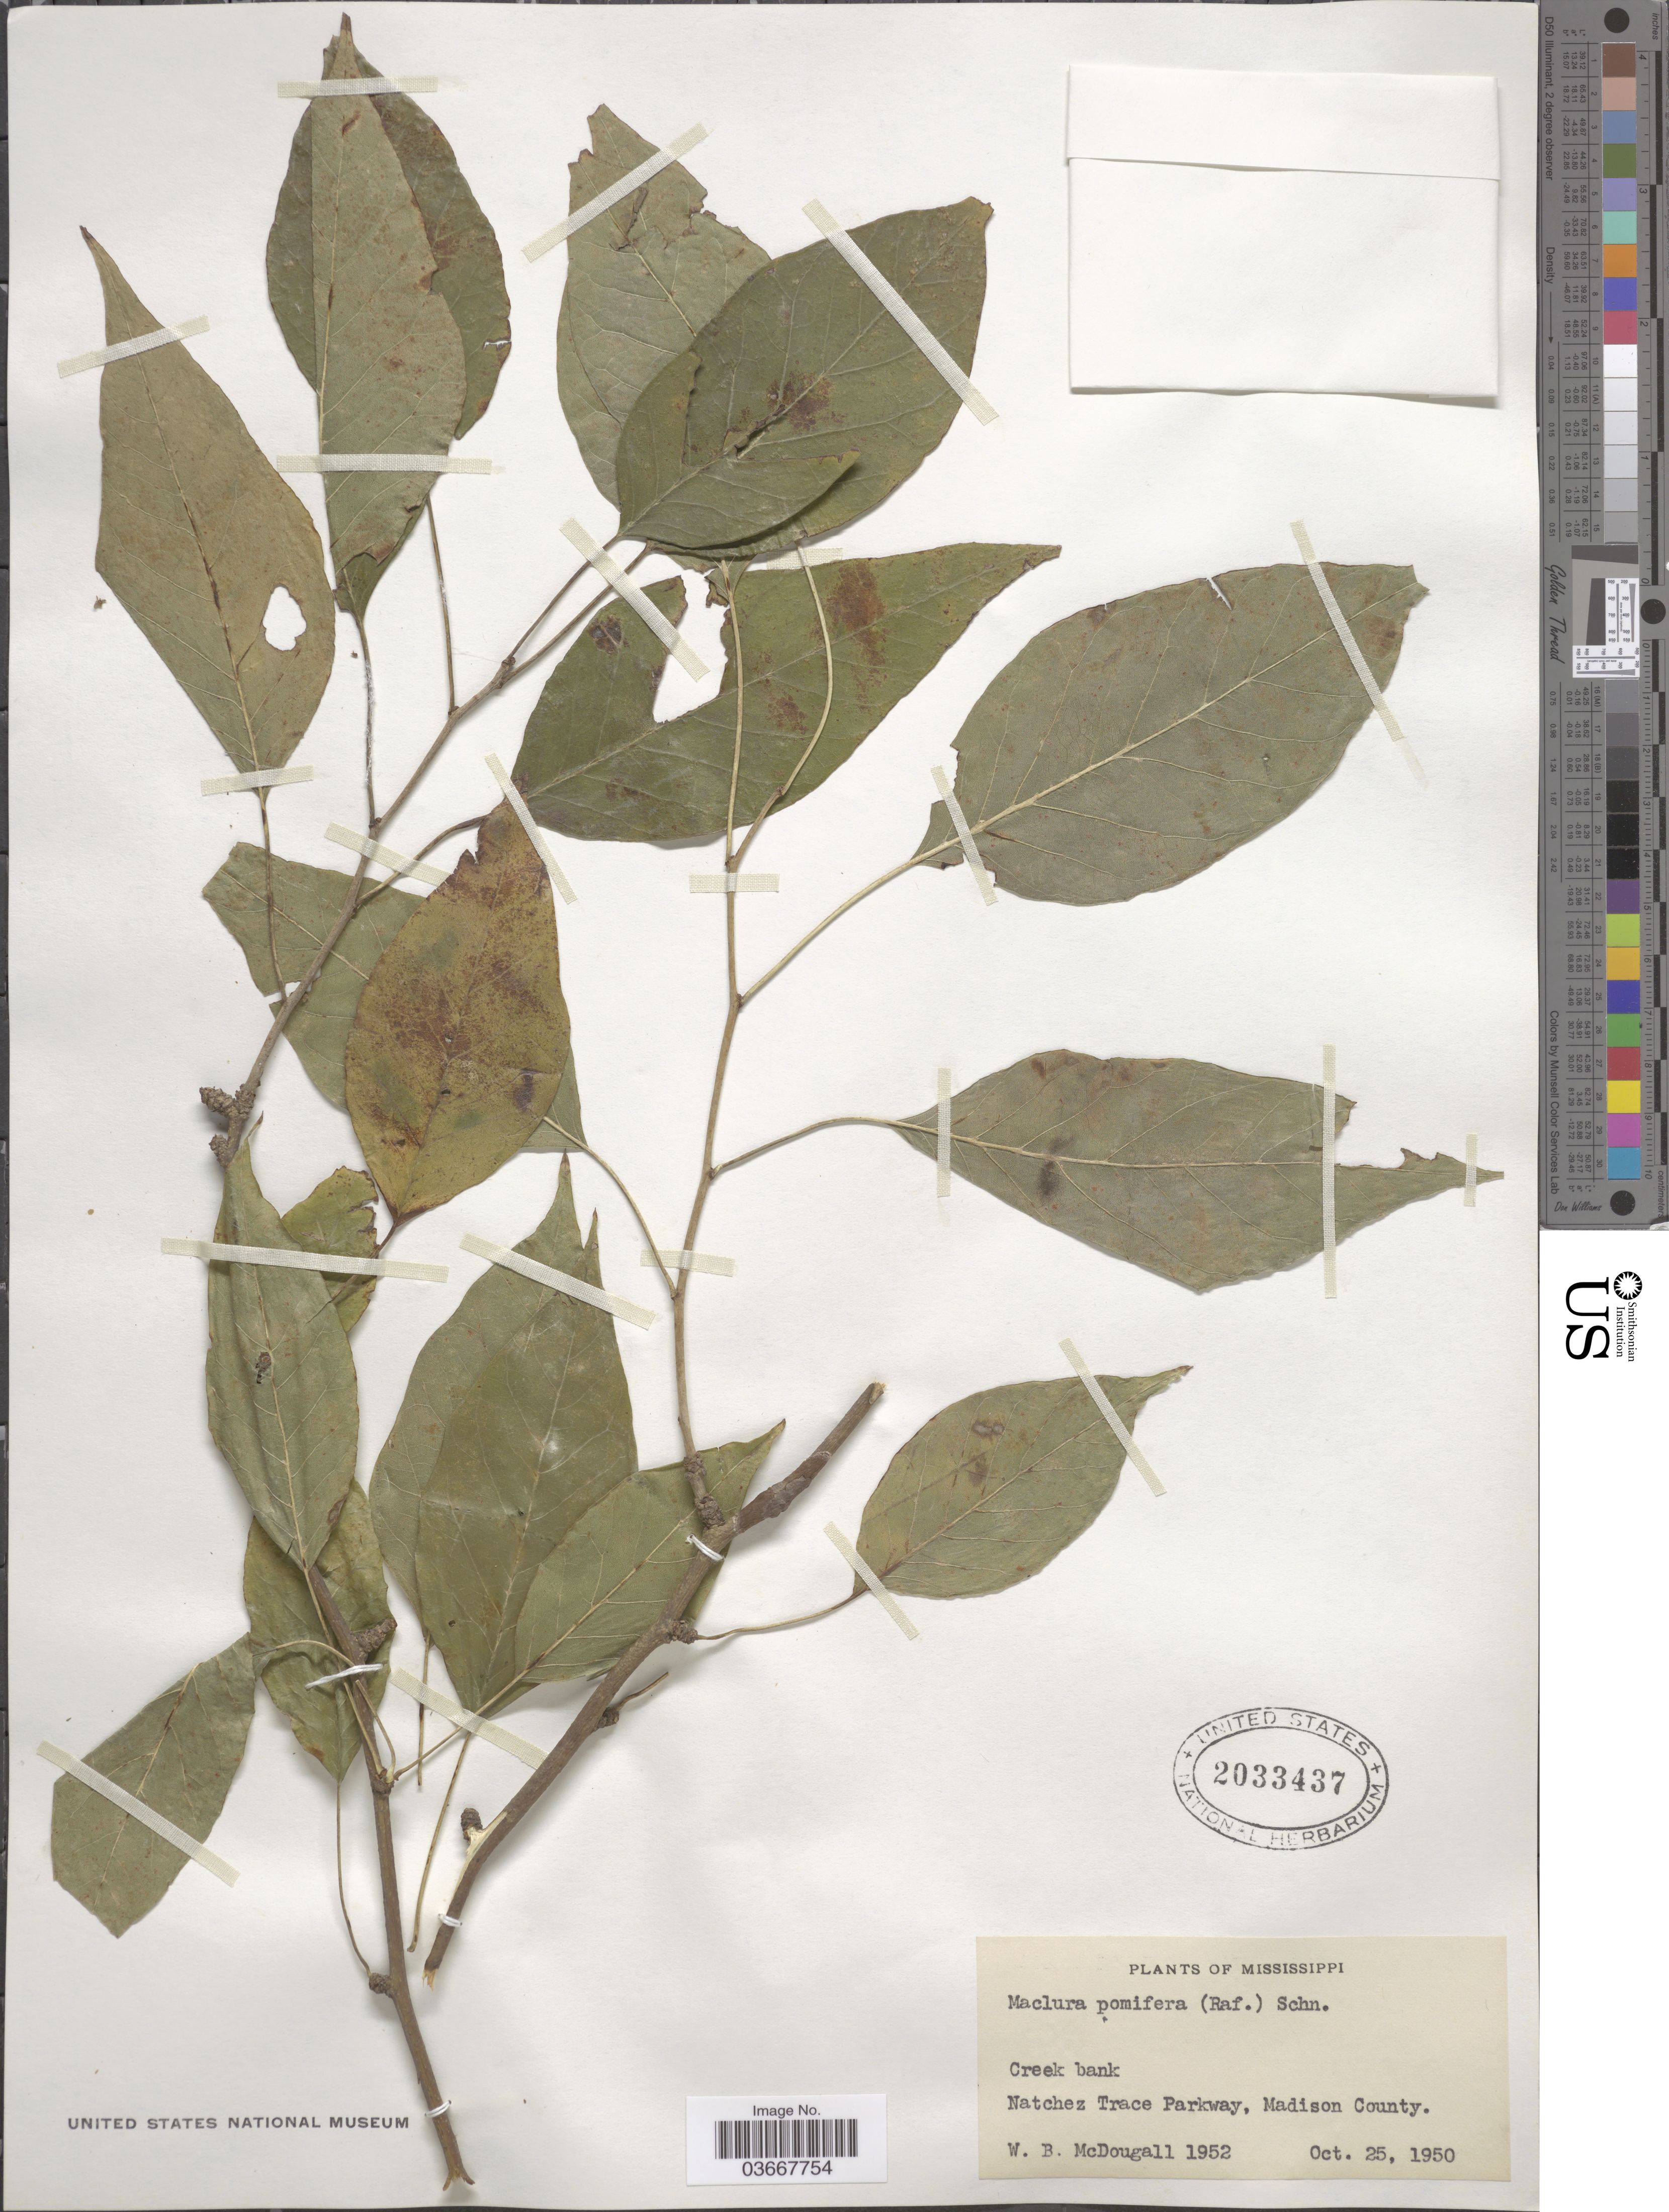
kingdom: Plantae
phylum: Tracheophyta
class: Magnoliopsida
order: Rosales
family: Moraceae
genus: Maclura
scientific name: Maclura pomifera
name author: (Raf.) C.K. Schneid.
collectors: W. B. McDougall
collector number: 1952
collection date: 1950-10-25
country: United States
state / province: Mississippi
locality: Creek bank. Natchez Trace Parkway, Madison County.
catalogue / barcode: US 2033437